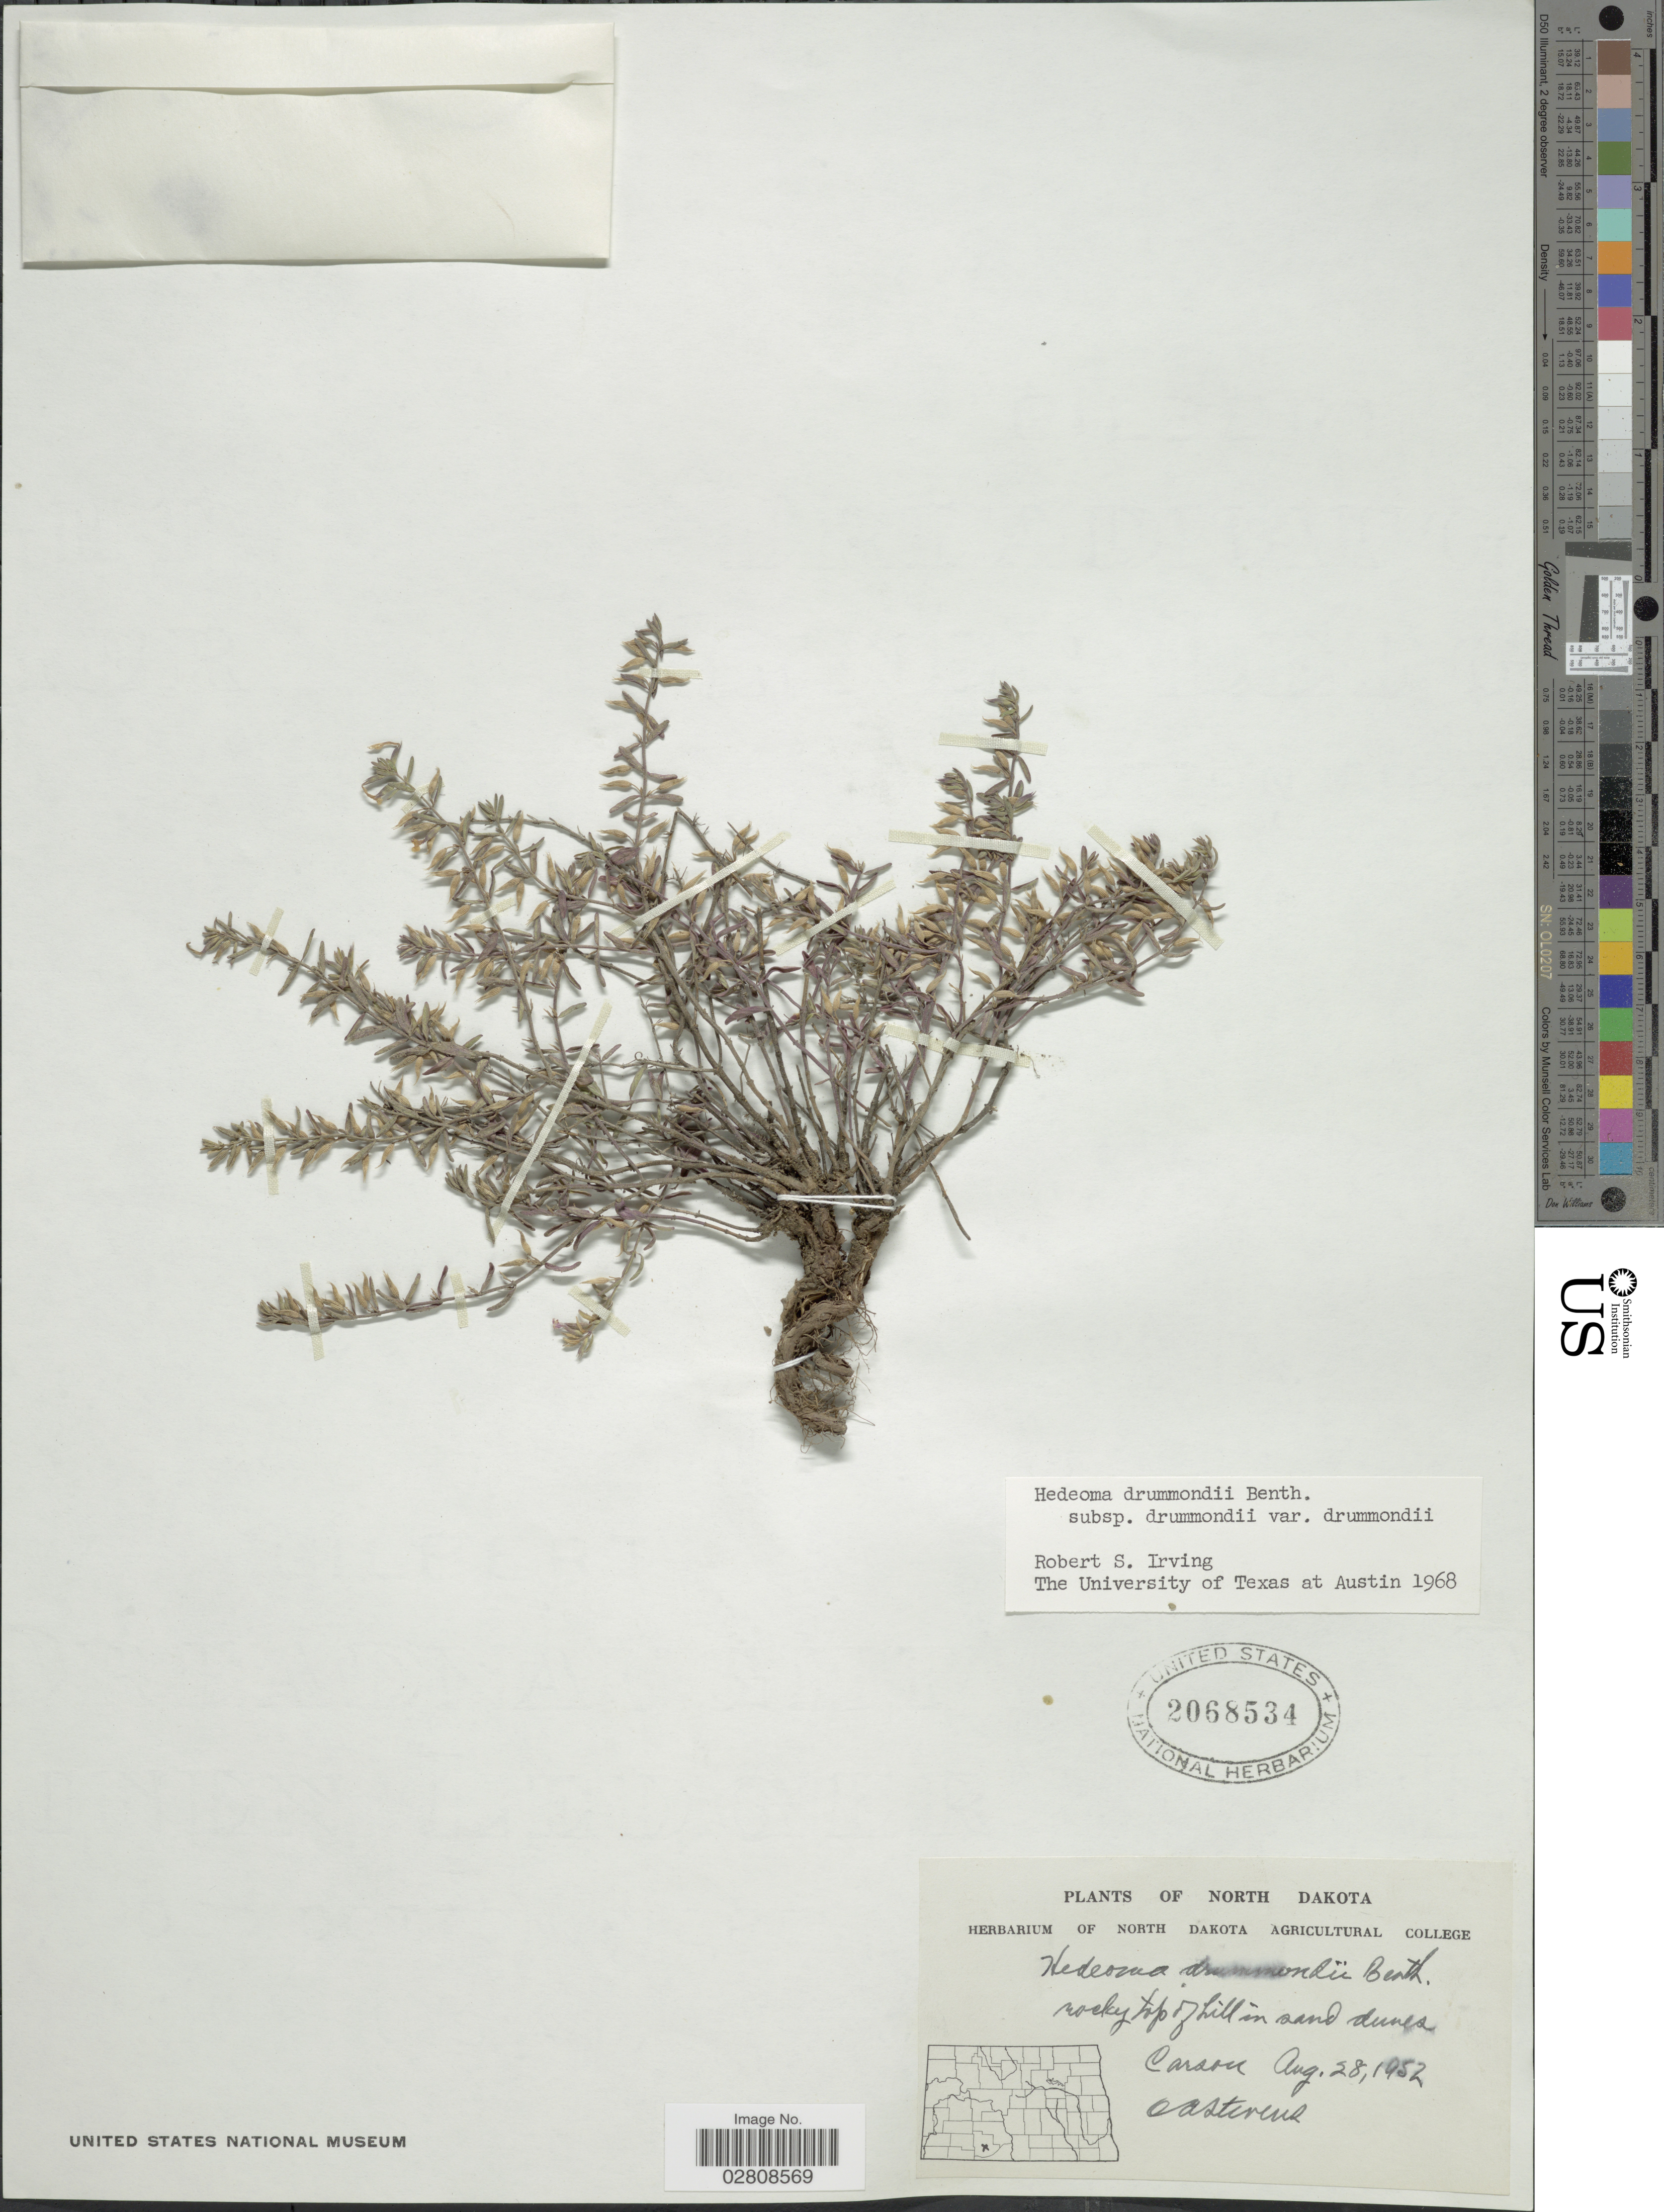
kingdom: Plantae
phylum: Tracheophyta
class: Magnoliopsida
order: Lamiales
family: Lamiaceae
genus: Hedeoma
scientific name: Hedeoma drummondii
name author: Benth.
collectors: O. A. Stevens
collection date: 1952-08-28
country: United States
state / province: North Dakota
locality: Rock top of hill in sand dunes. Carson.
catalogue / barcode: US 2068534